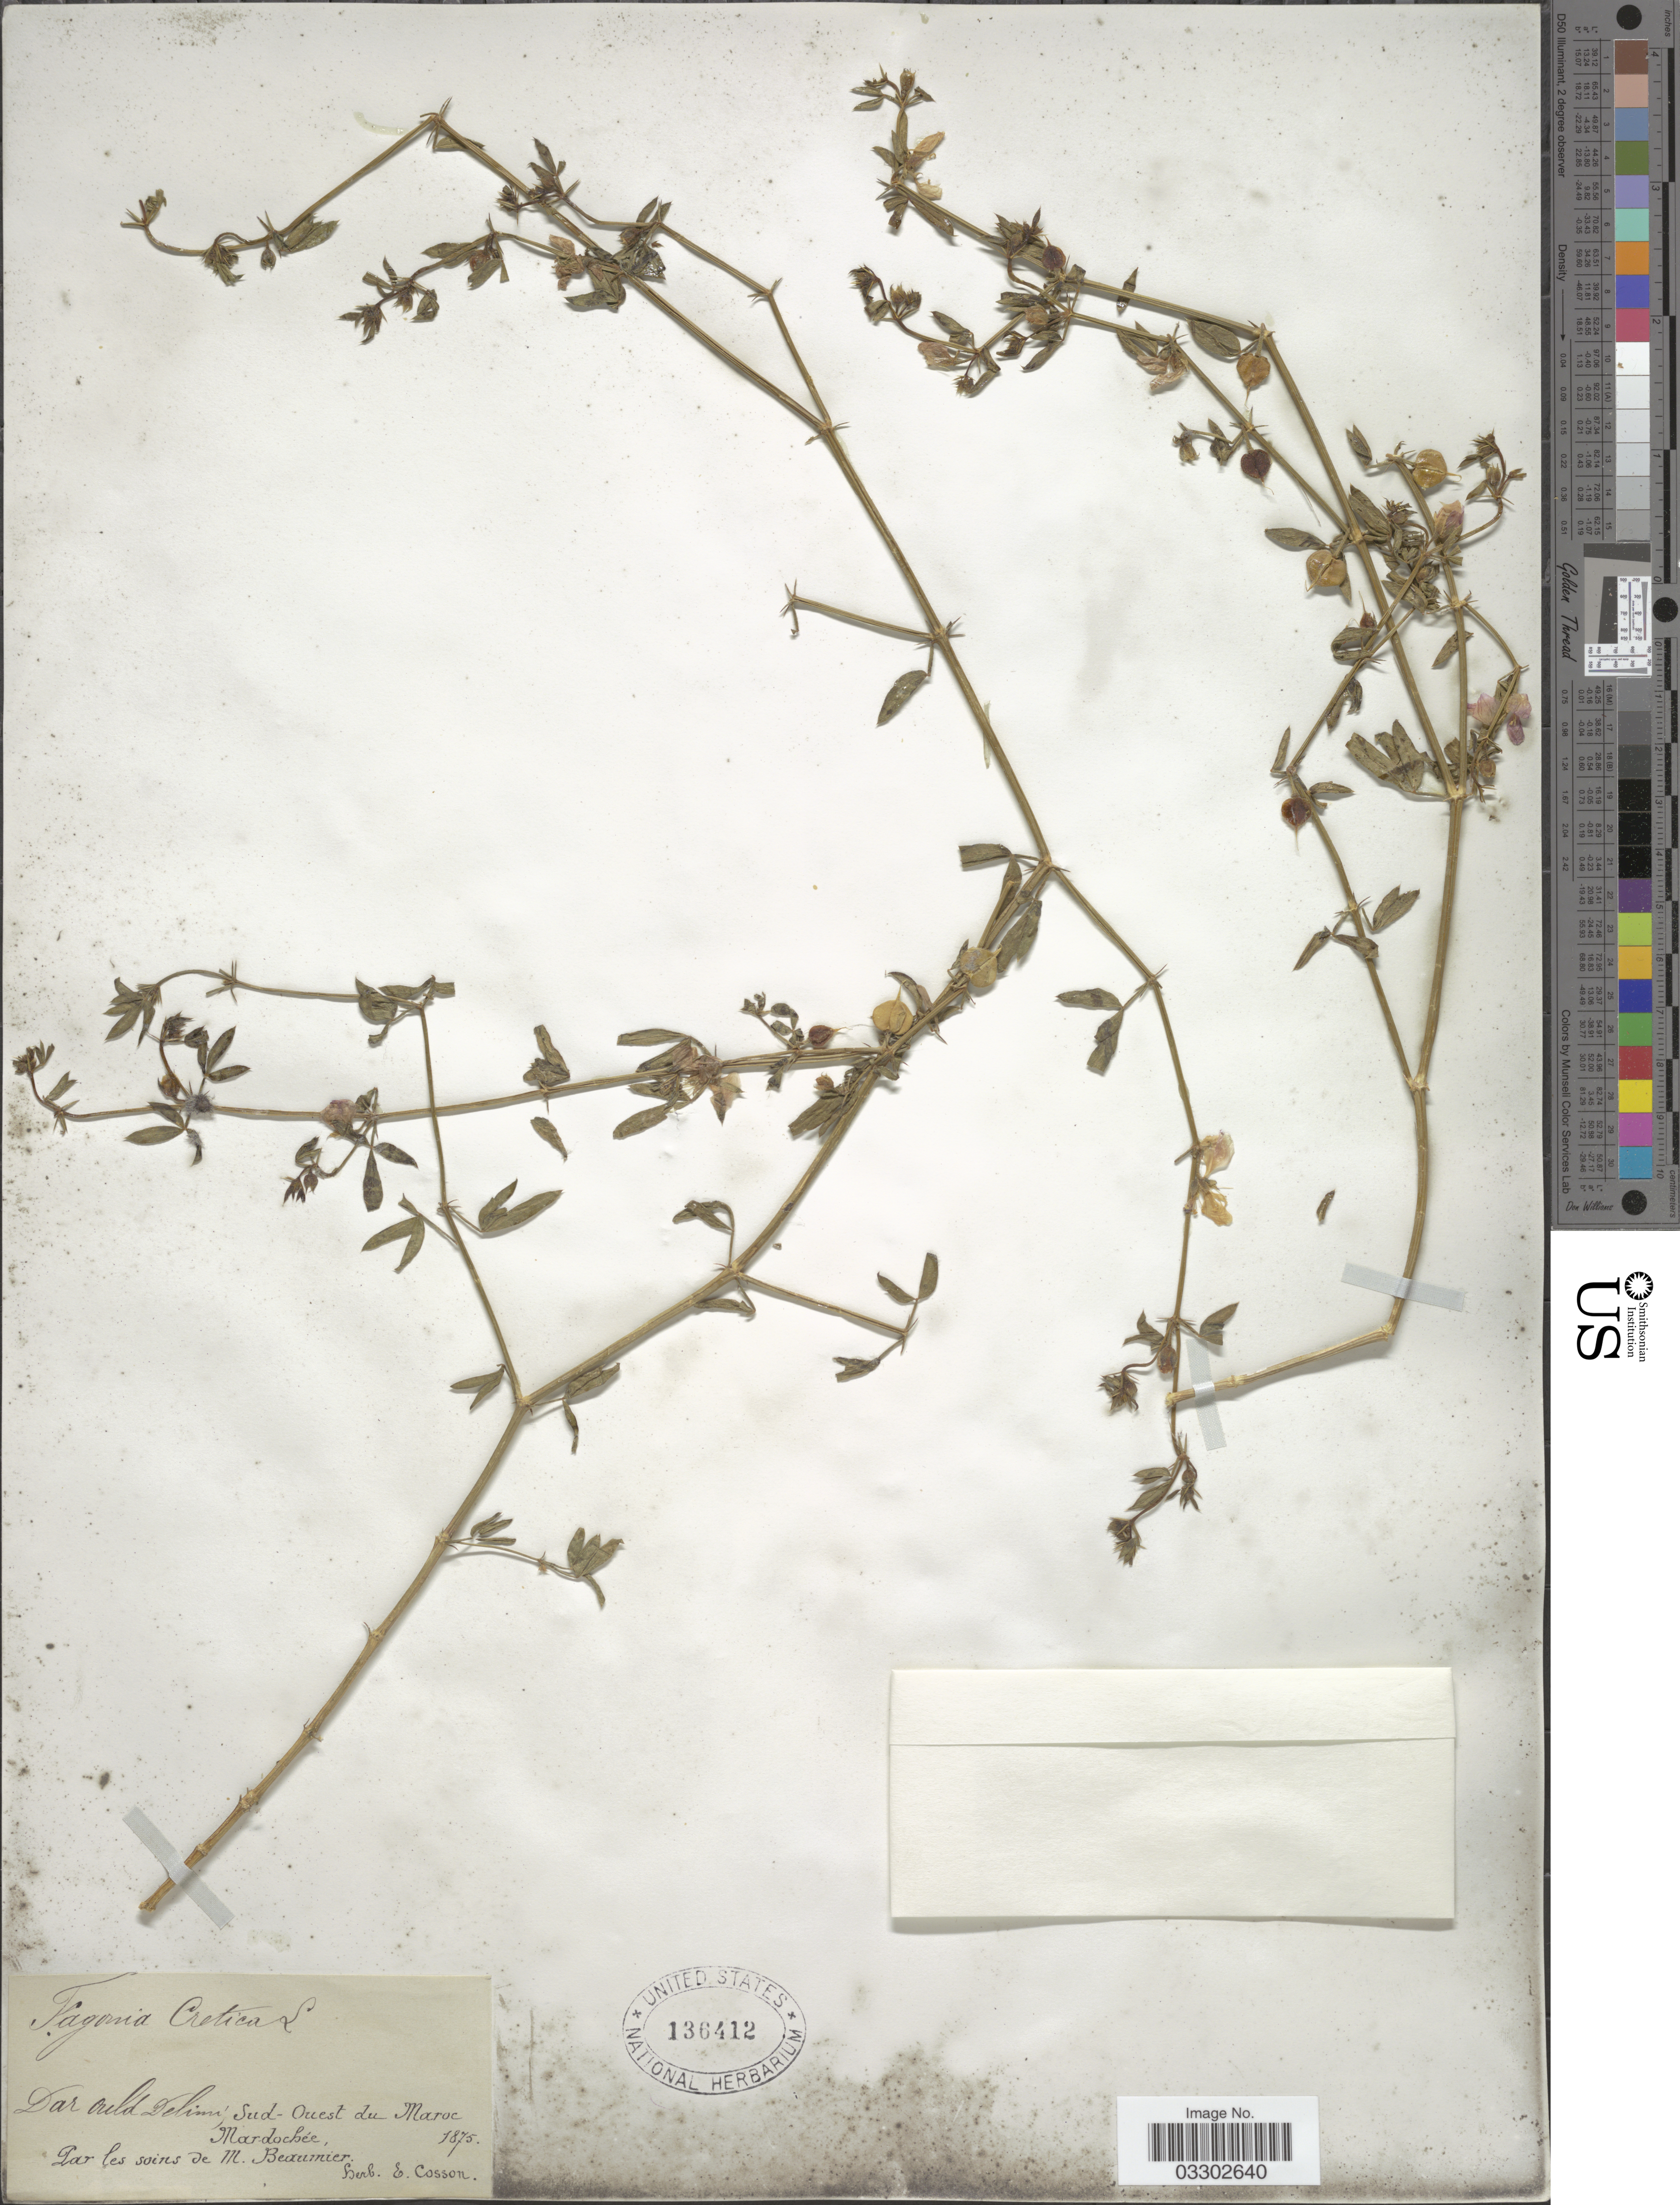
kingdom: Plantae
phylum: Tracheophyta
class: Magnoliopsida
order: Zygophyllales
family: Zygophyllaceae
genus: Fagonia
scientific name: Fagonia cretica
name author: L.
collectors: Mardochee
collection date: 1875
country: Morocco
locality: Dar Ould Delimi [interpreted], Sud-Ouest du Maroc.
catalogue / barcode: US 136412